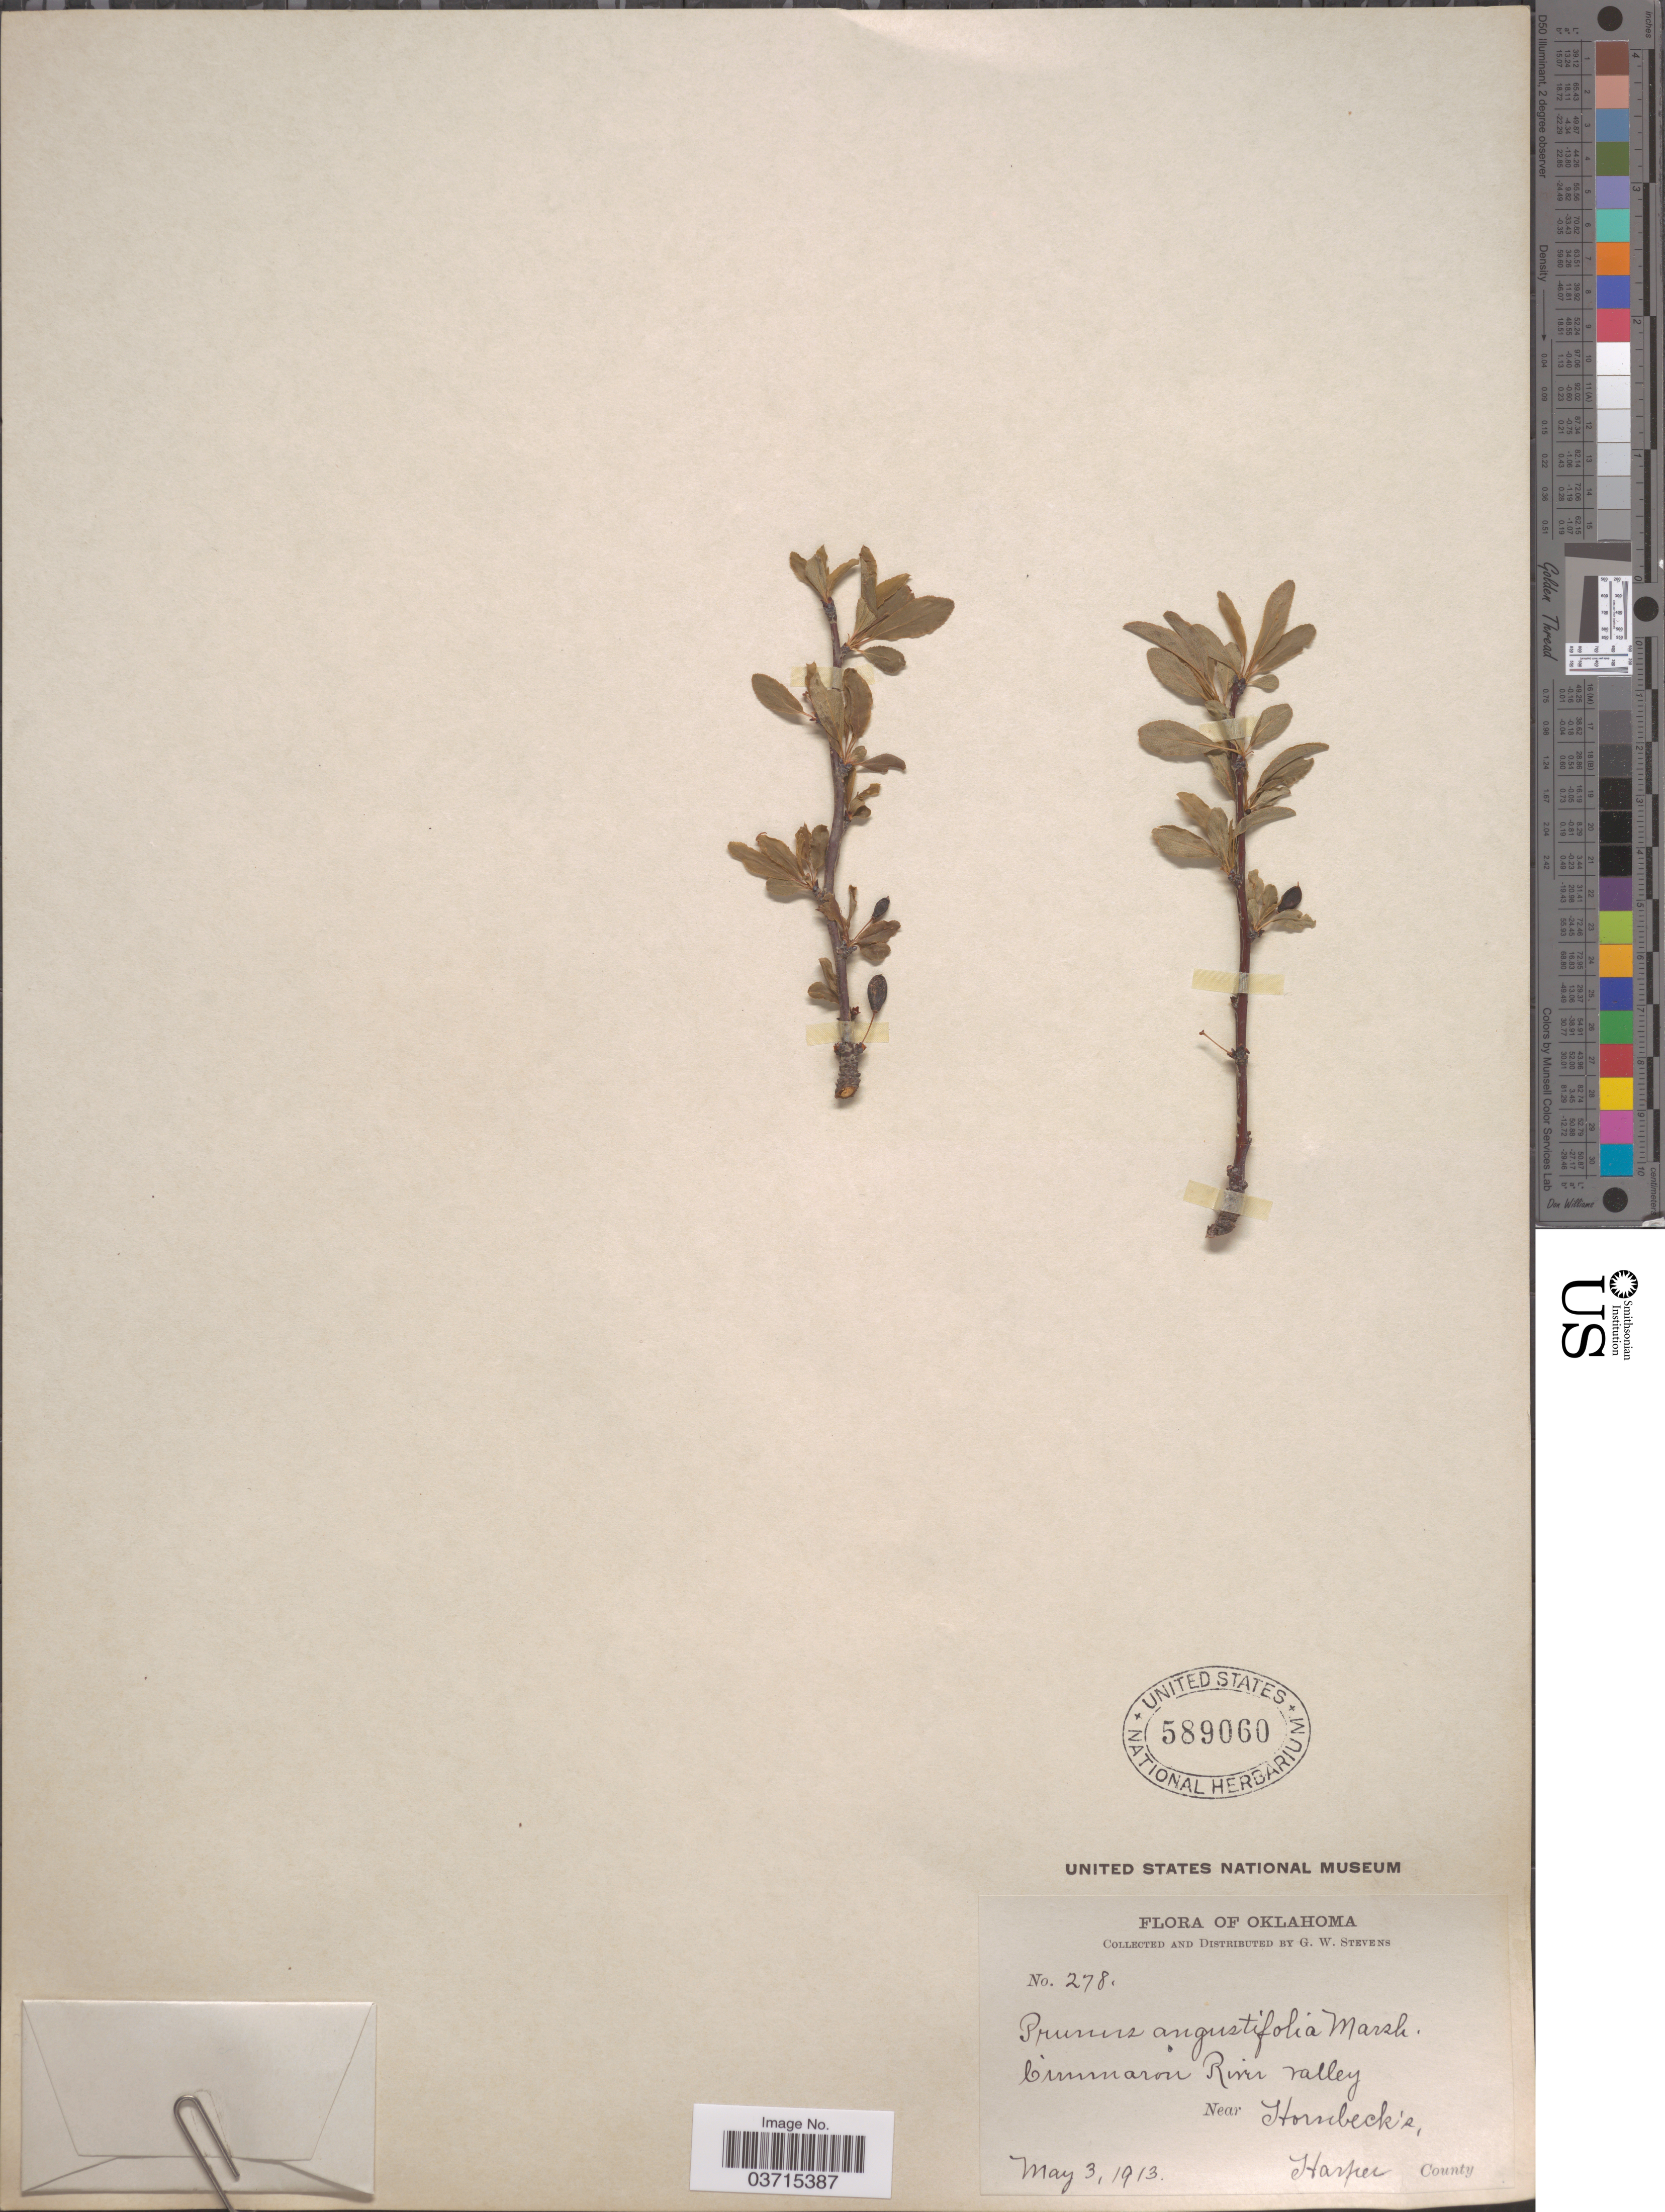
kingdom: Plantae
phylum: Tracheophyta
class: Magnoliopsida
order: Rosales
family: Rosaceae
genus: Prunus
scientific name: Prunus angustifolia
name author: Marshall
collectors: G. W. Stevens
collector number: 278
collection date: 1913-05-03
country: United States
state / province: Oklahoma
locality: Cimarron River Valley. Near Hornbeck's, Harper County.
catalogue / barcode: US 589060